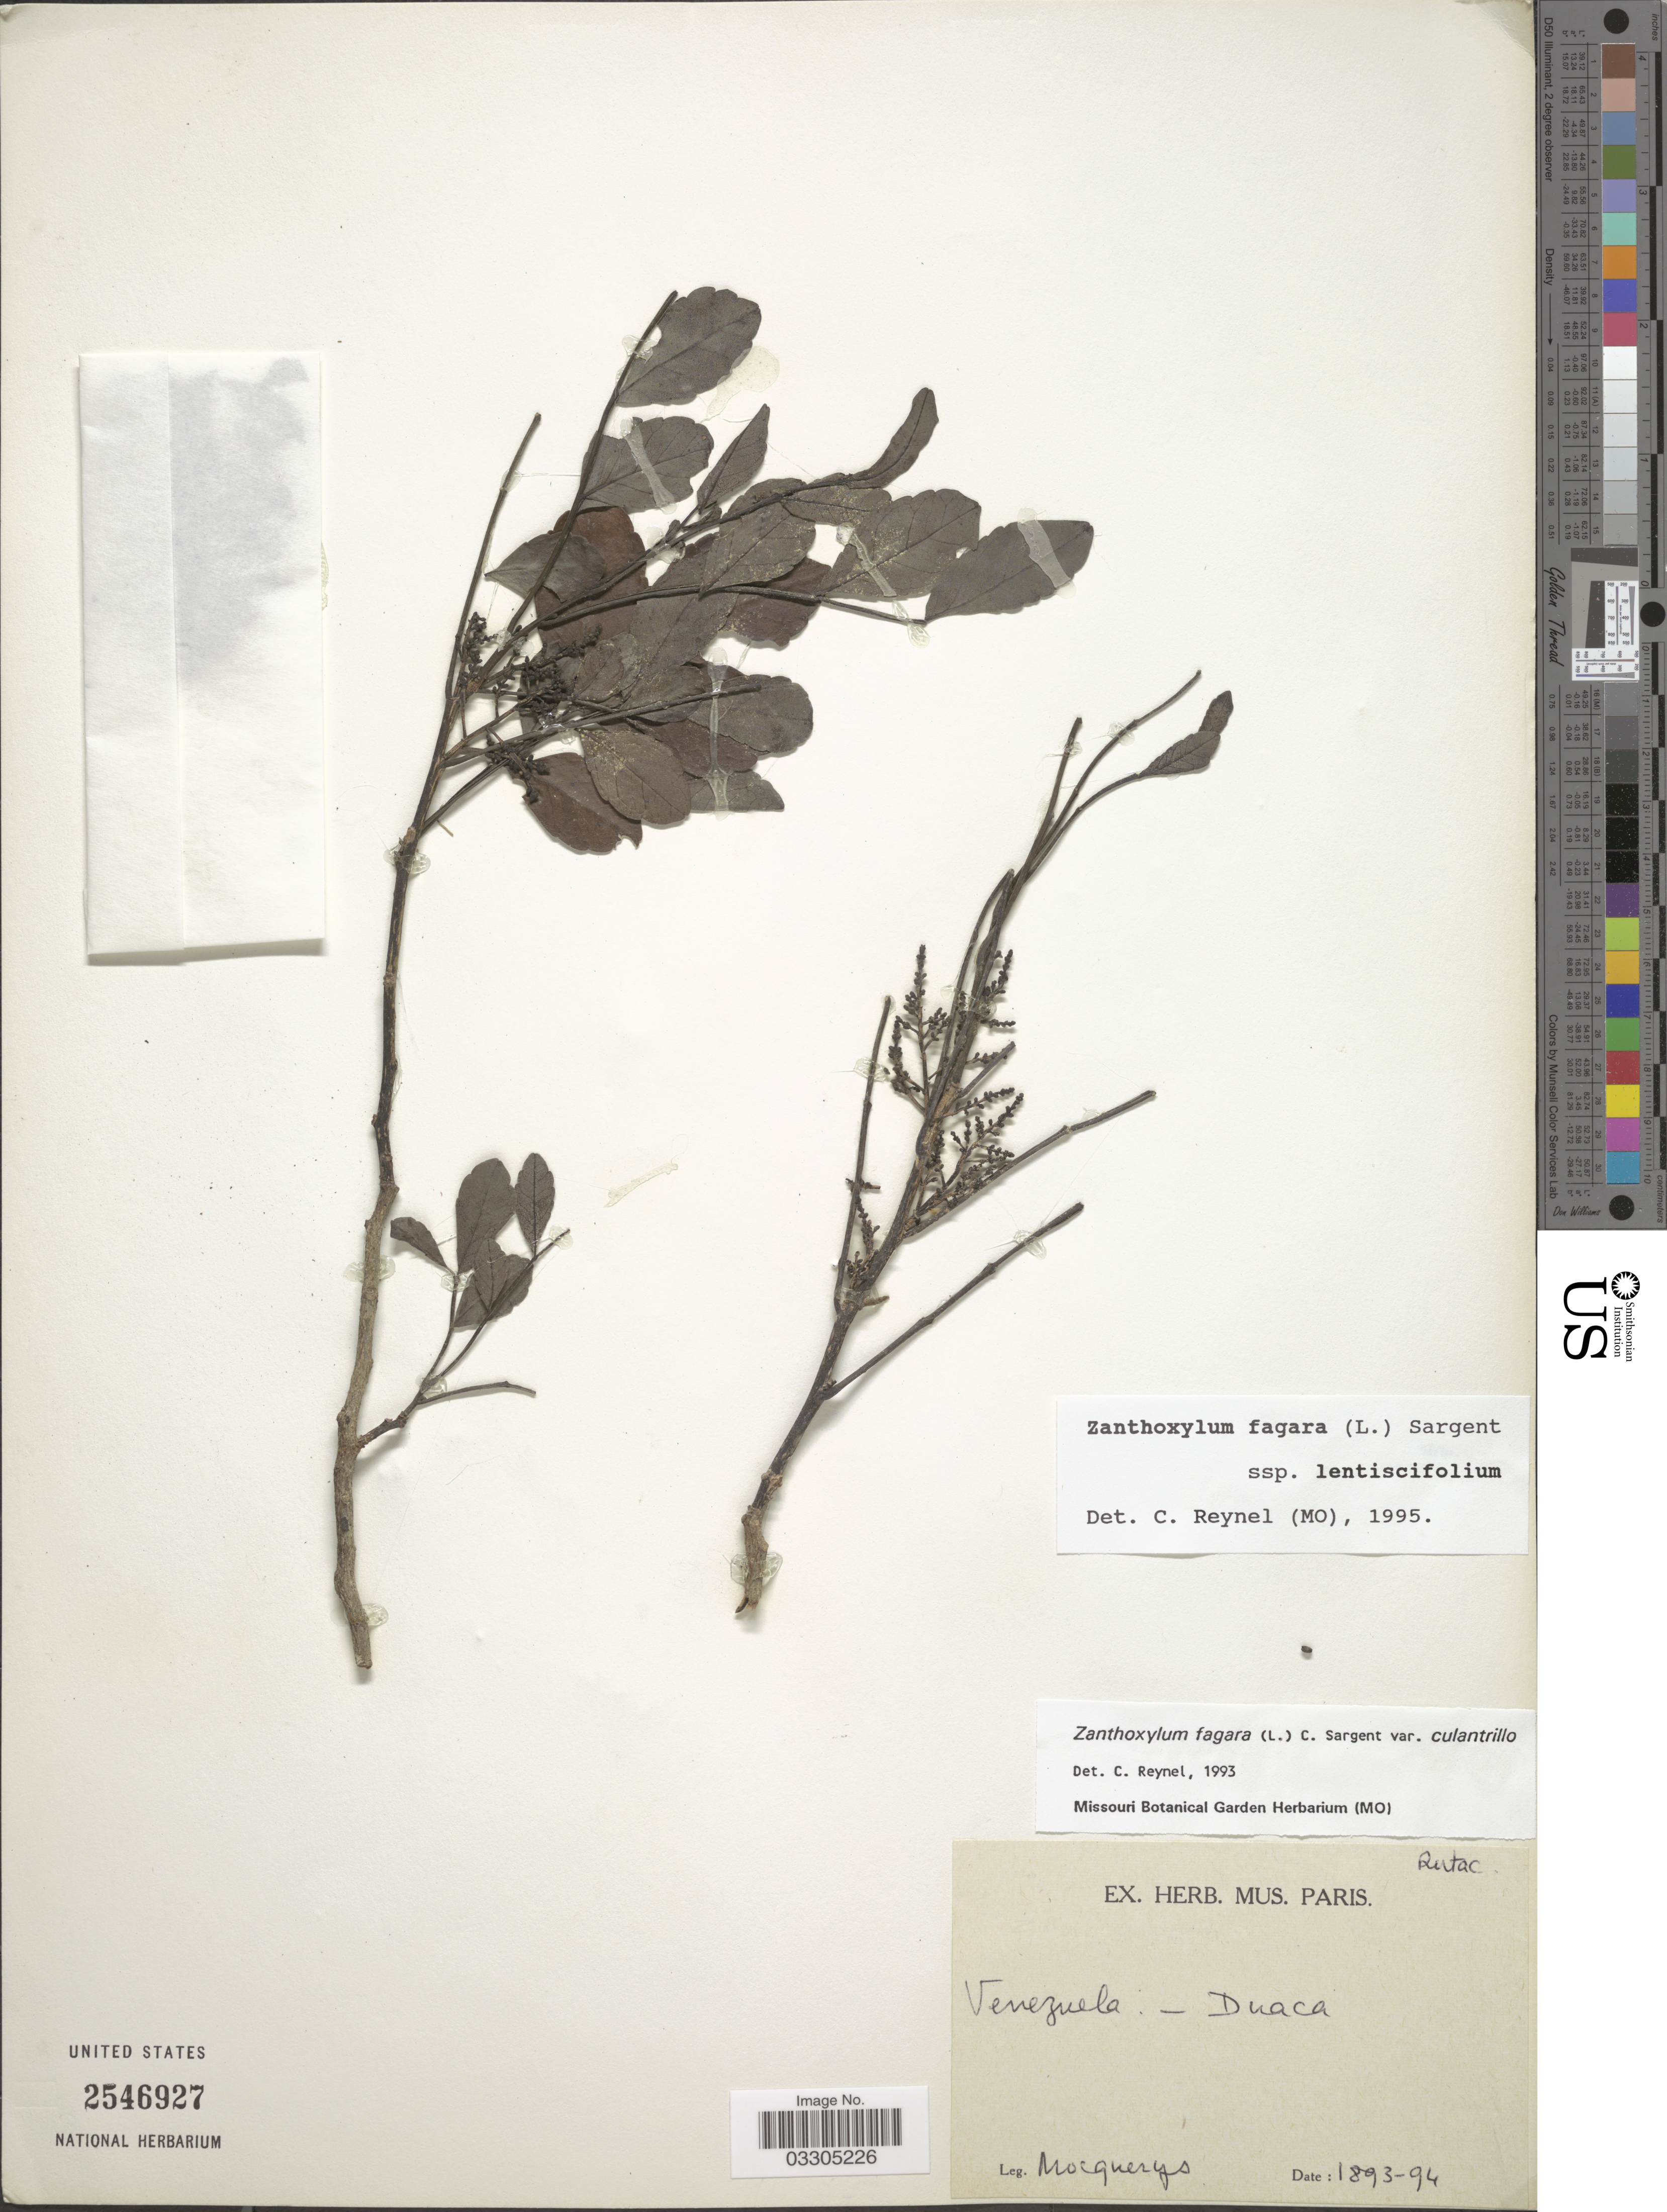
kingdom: Plantae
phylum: Tracheophyta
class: Magnoliopsida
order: Sapindales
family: Rutaceae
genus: Zanthoxylum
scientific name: Zanthoxylum culantrillo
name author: Kunth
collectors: A. Mocquerys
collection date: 1893/1894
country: Venezuela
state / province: Lara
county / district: Crespo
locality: Duaca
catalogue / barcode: US 2546927